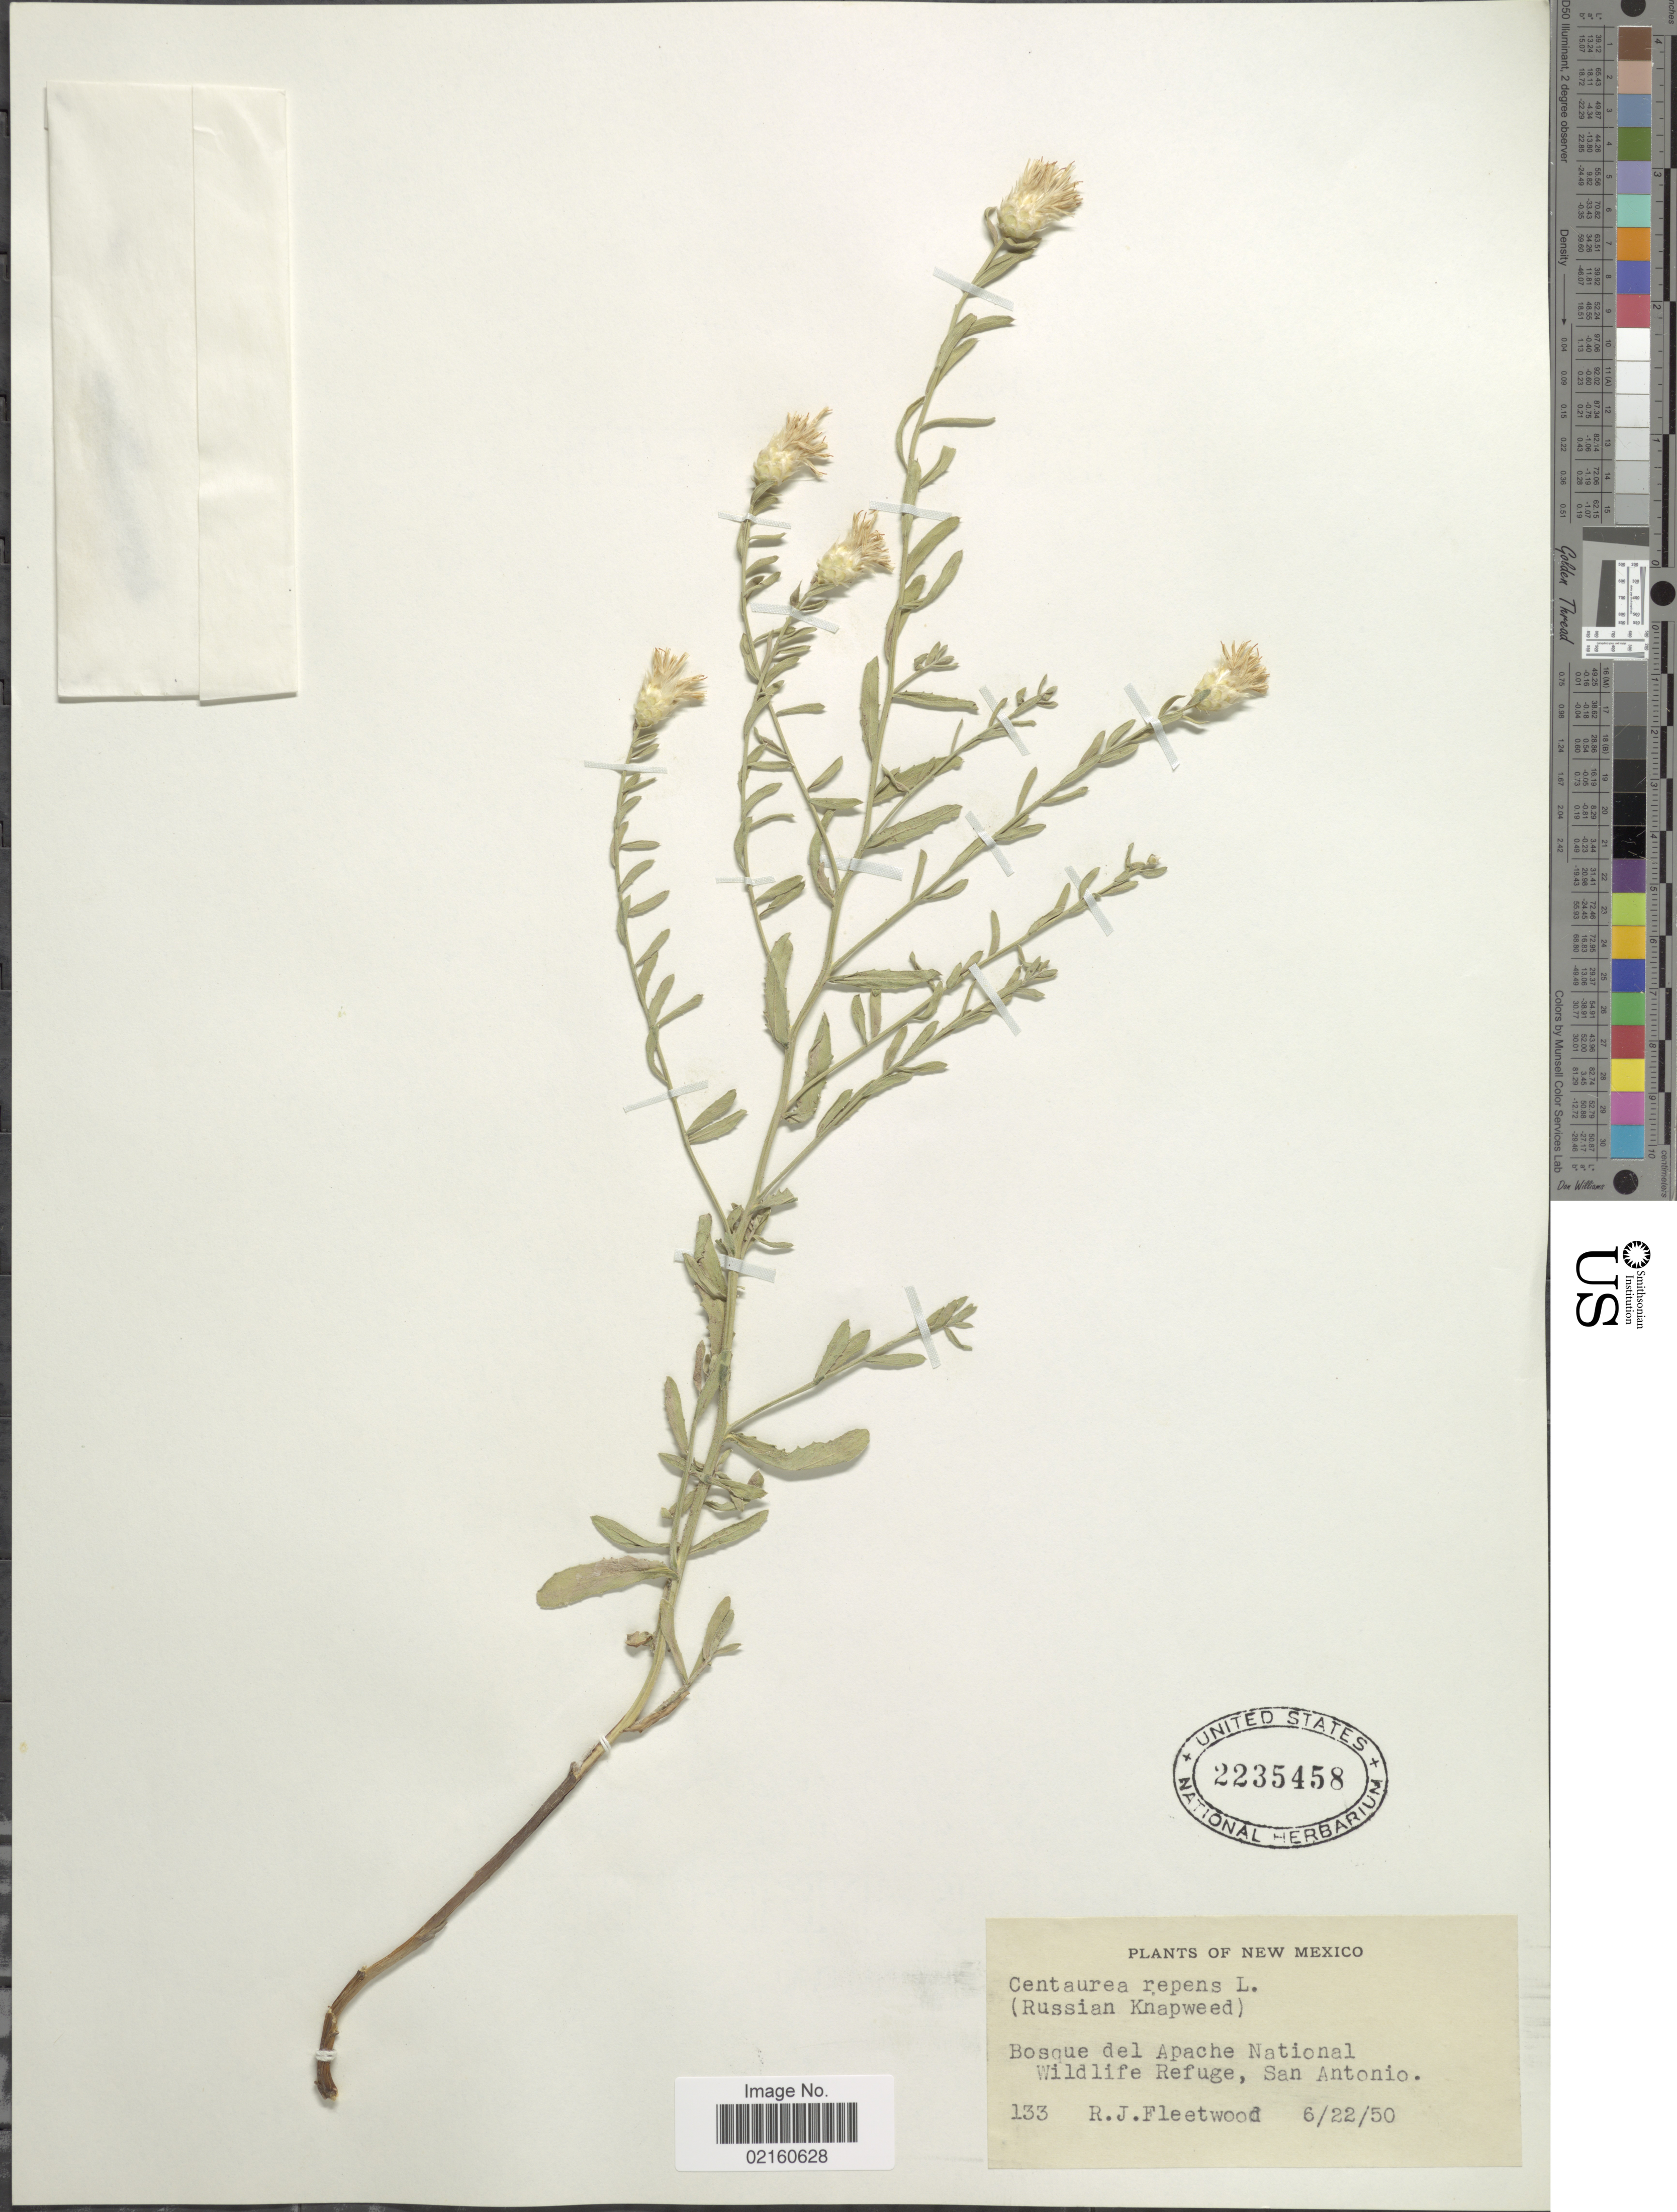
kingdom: Plantae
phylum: Tracheophyta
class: Magnoliopsida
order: Asterales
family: Asteraceae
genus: Rhaponticum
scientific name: Rhaponticum repens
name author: (L.) Hidalgo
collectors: R. J. Fleetwood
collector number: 133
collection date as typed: Transcribed d/m/y: 22/6/50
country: United States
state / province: New Mexico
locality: Bosque del Apache National Wildlife Refuge, San Antonio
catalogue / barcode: US 2235458